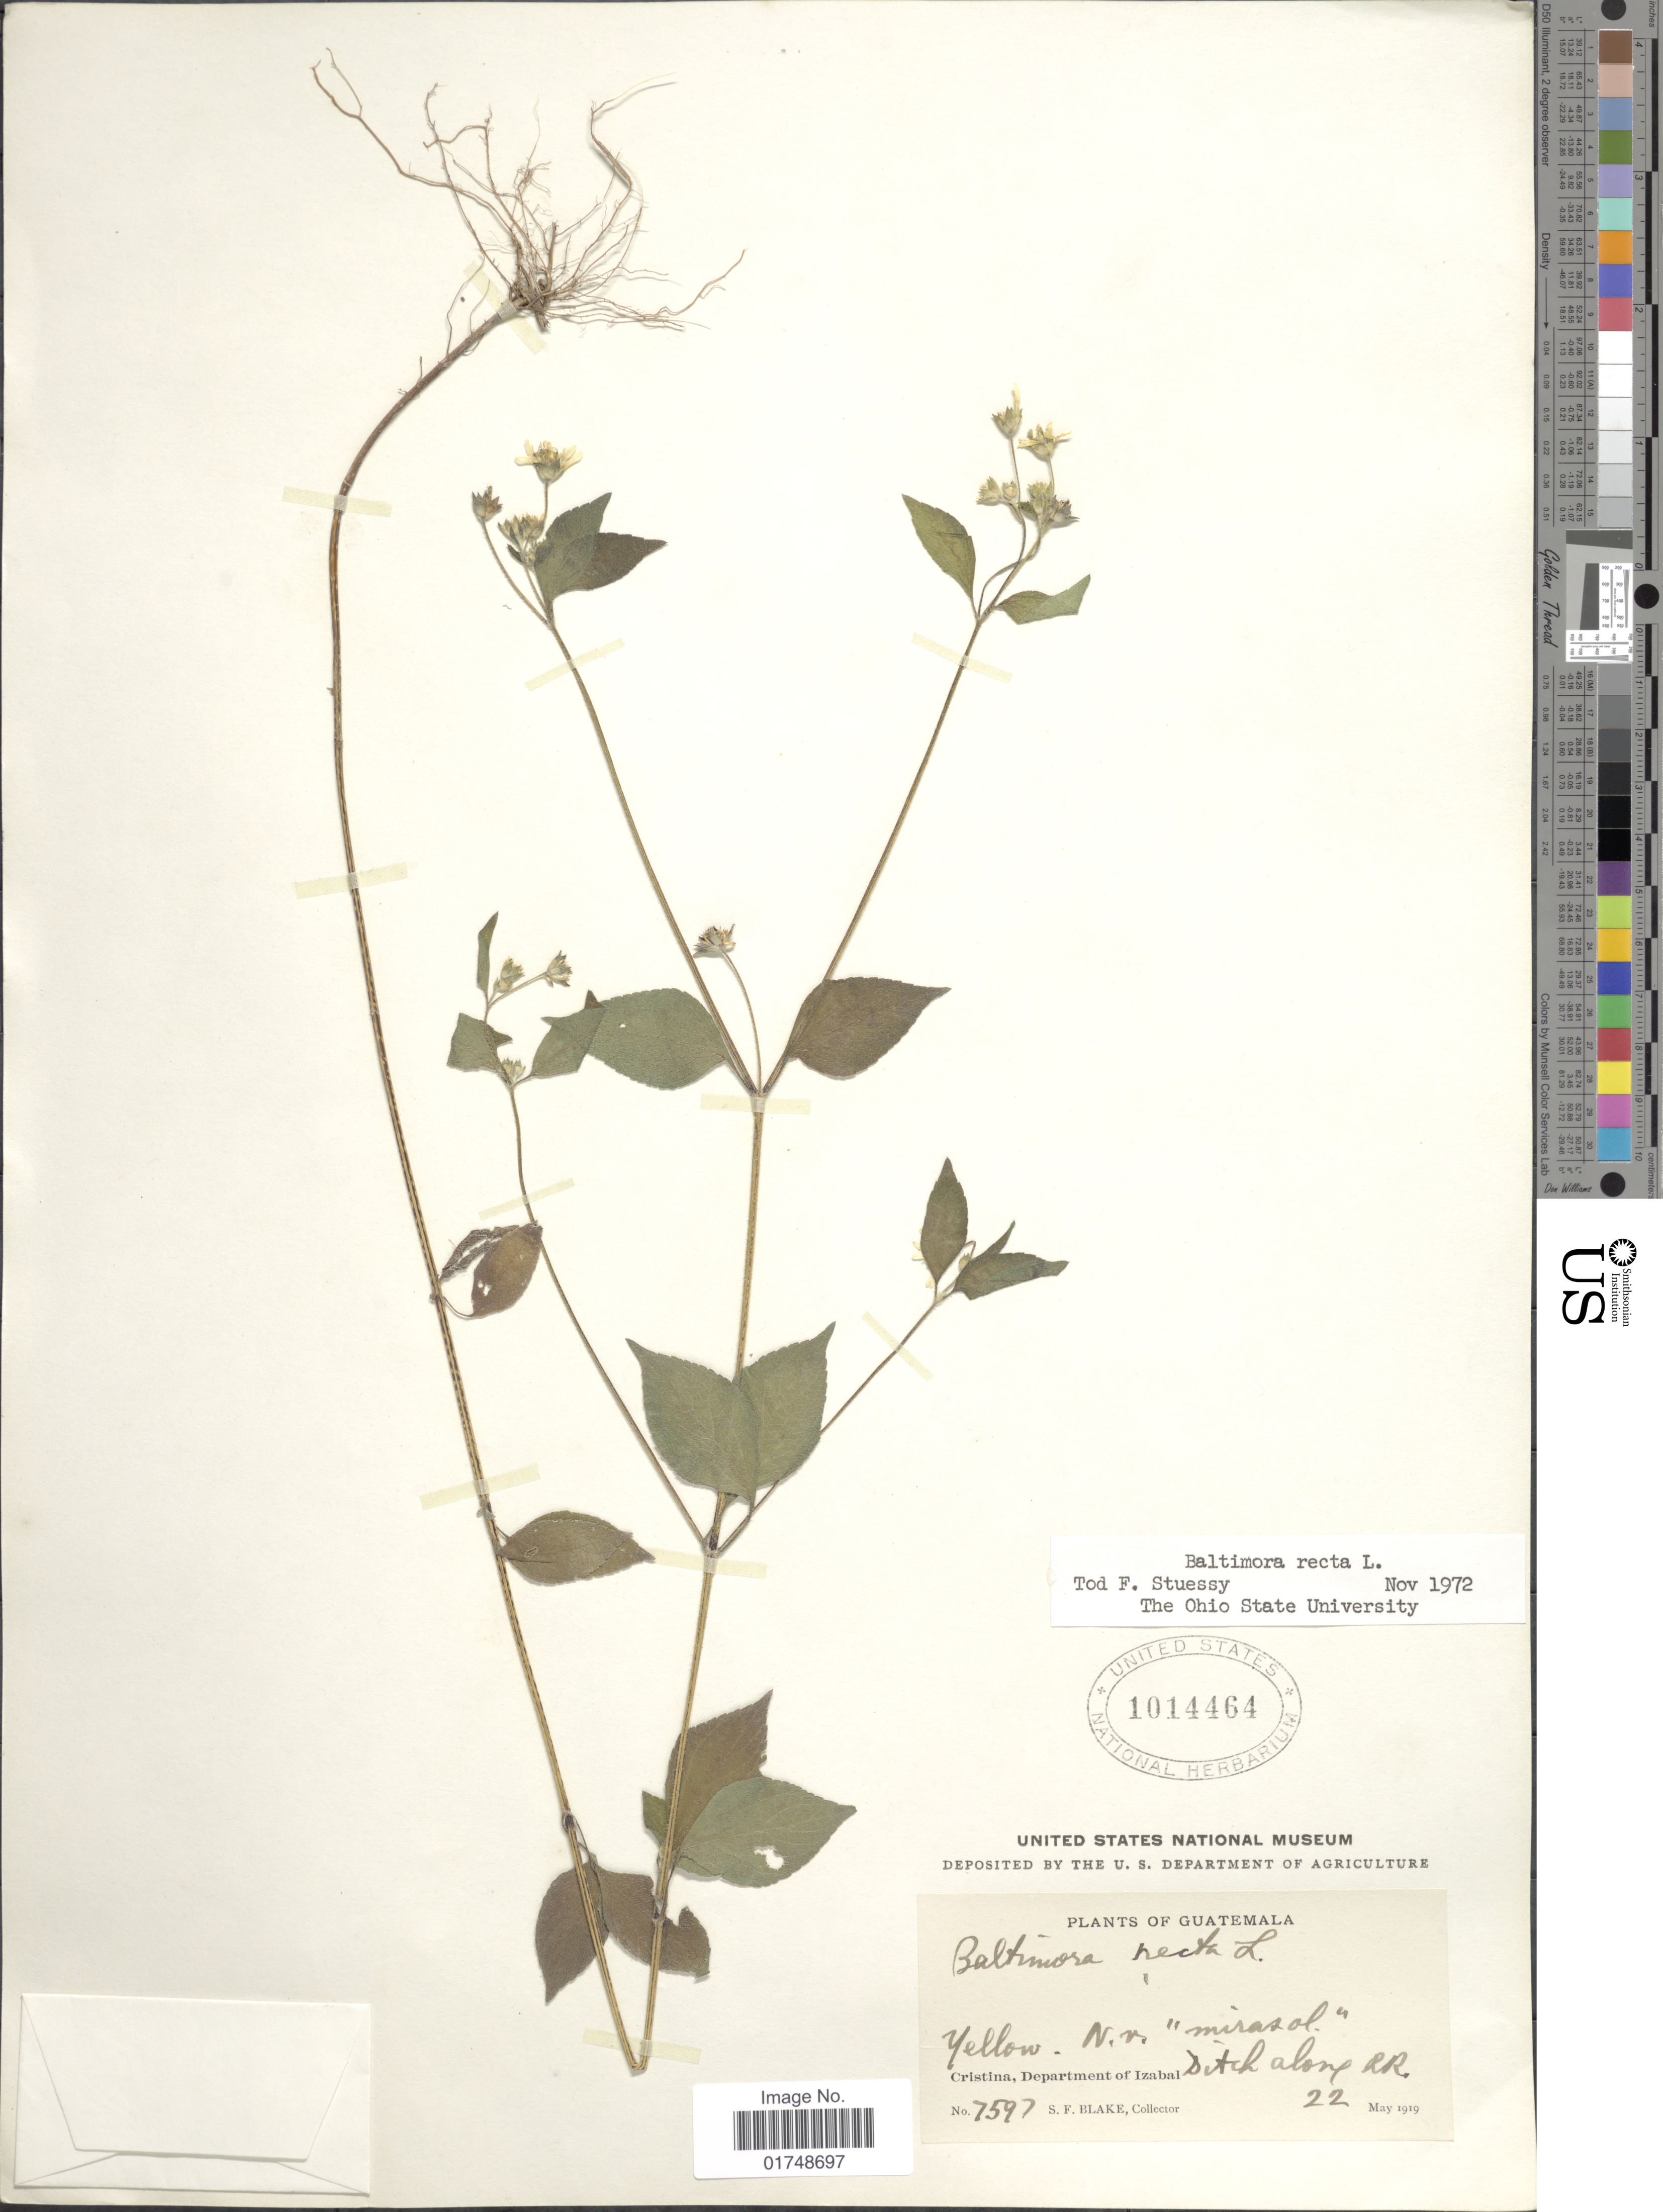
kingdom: Plantae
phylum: Tracheophyta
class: Magnoliopsida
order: Asterales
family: Asteraceae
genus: Baltimora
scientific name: Baltimora recta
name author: L.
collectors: S. Blake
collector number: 7597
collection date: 1919-05-22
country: Guatemala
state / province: Izabal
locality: Cristina, Department of Izabal. Ditch along RR.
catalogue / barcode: US 1014464